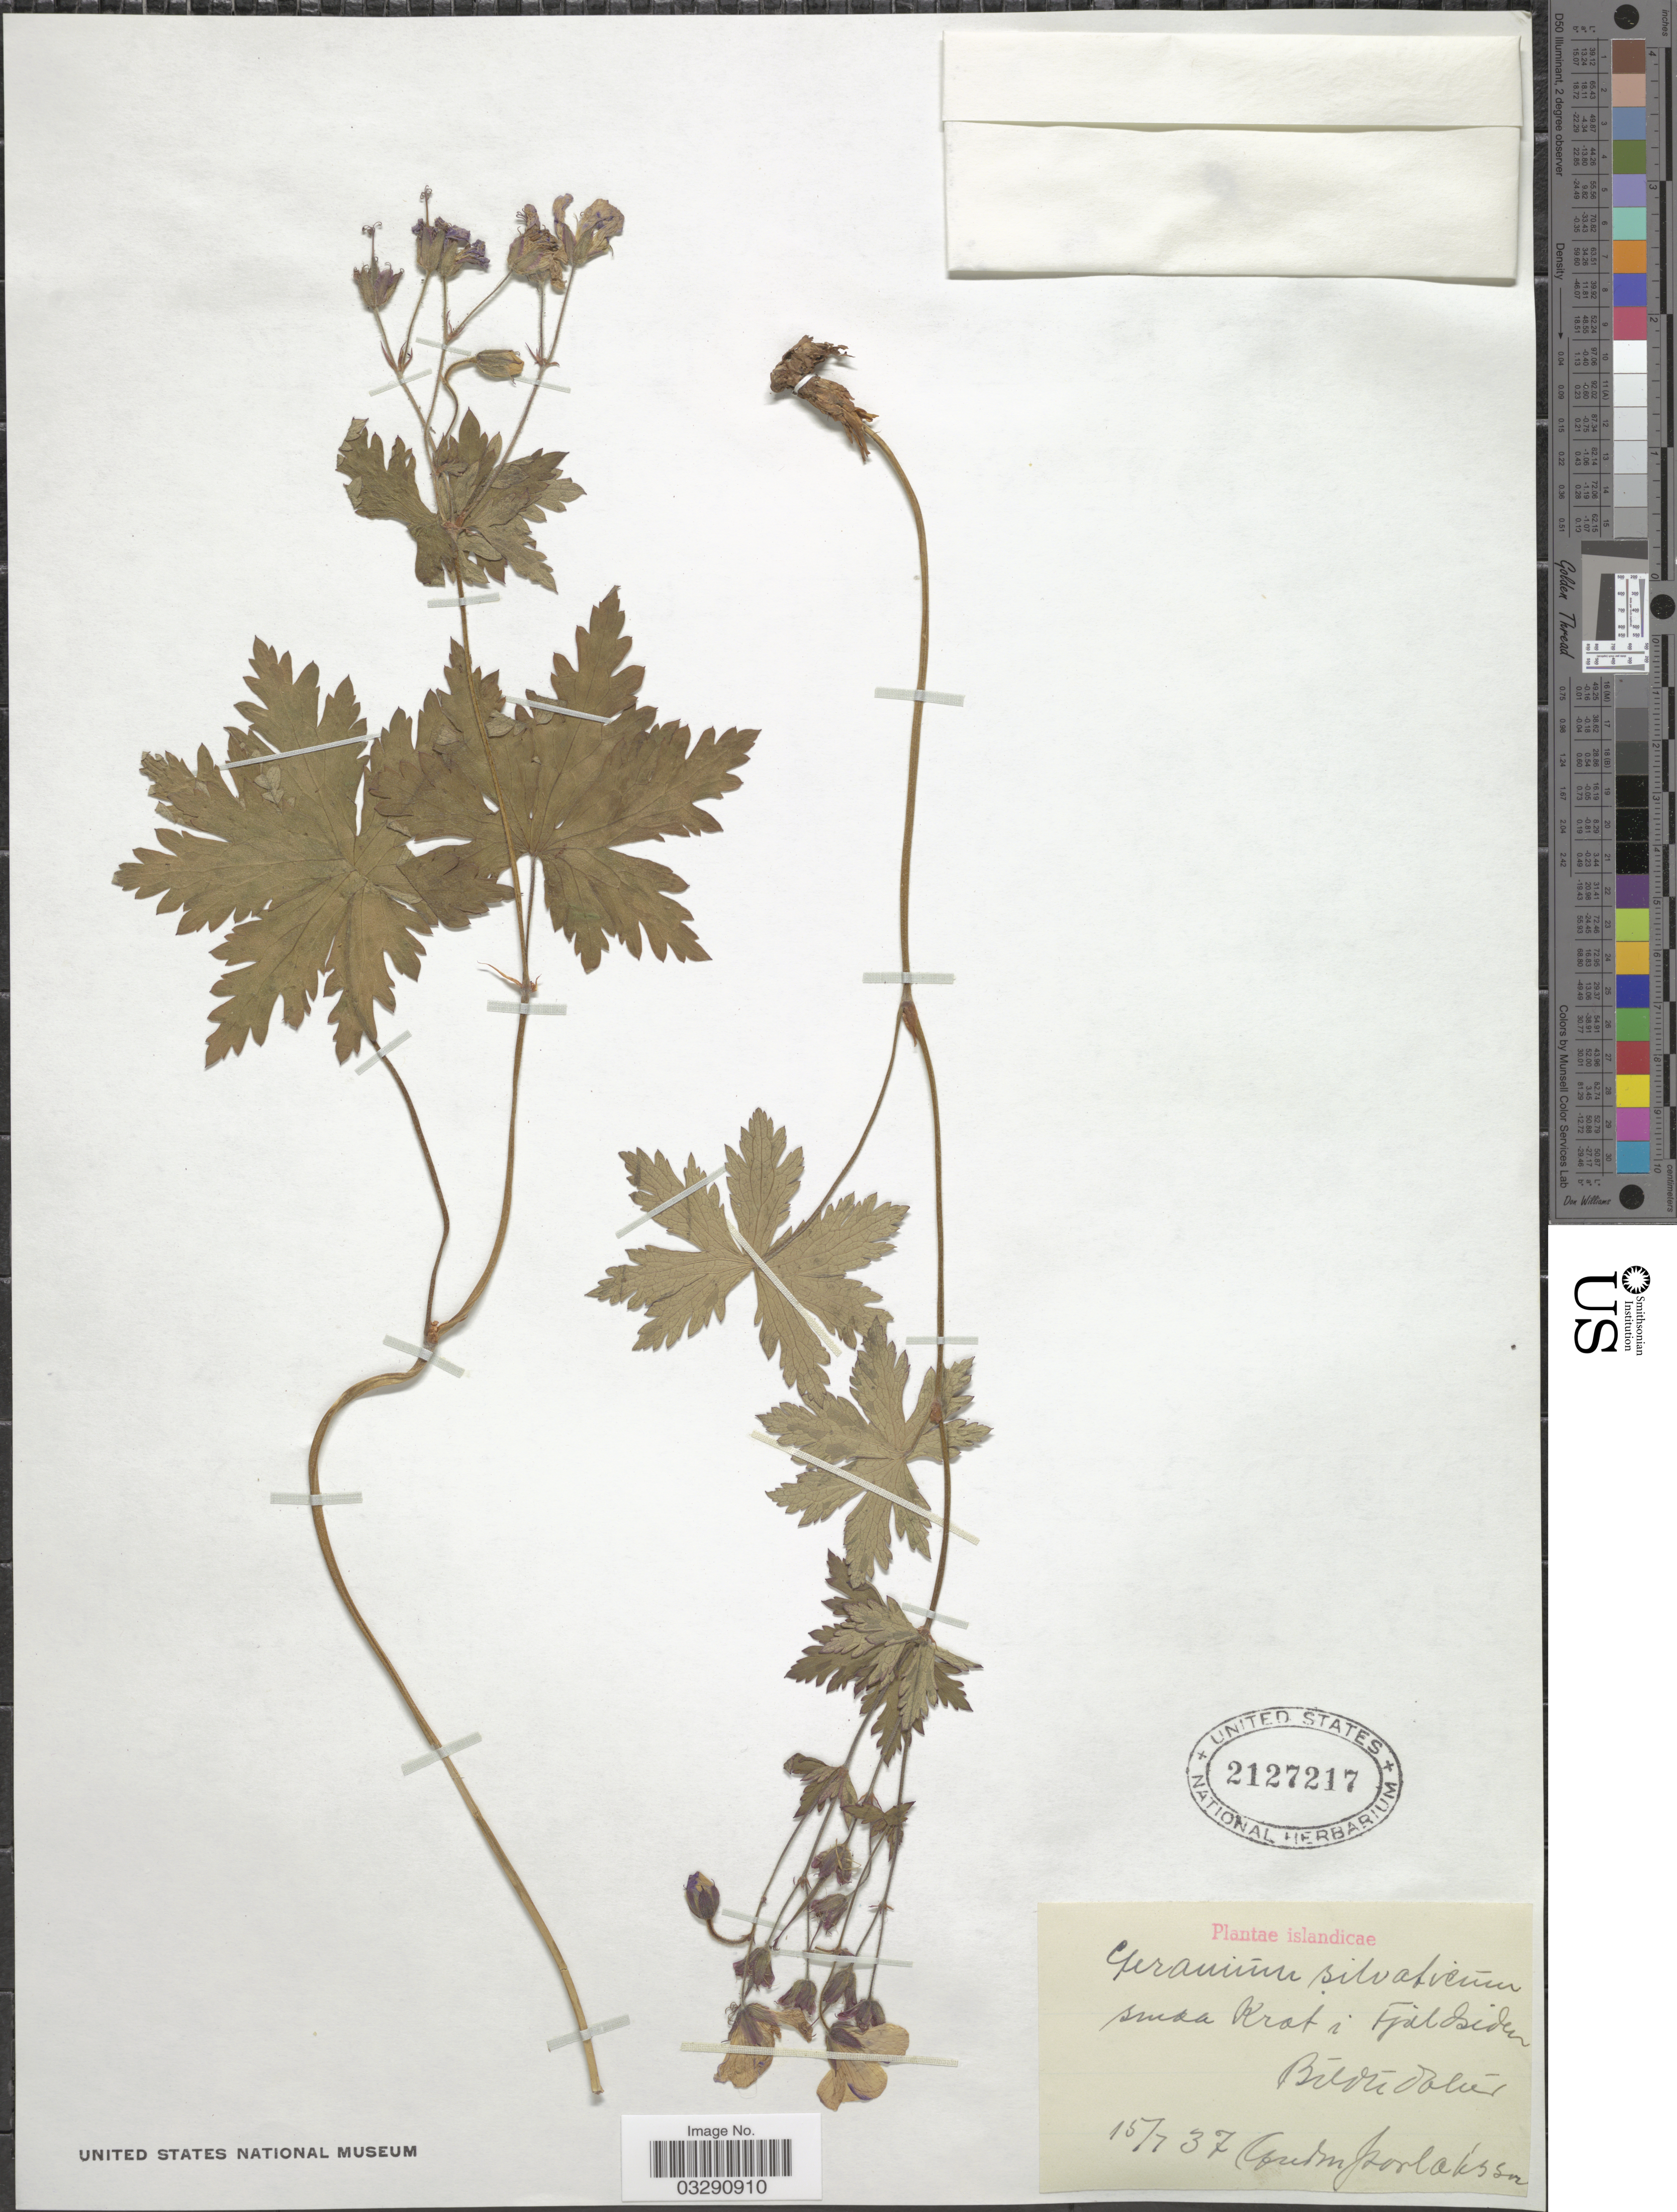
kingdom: Plantae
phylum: Tracheophyta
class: Magnoliopsida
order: Geraniales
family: Geraniaceae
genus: Geranium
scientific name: Geranium silvaticum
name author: L.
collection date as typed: Transcribed d/m/y: 15/7/37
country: Iceland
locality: Smaa krat i Fjaldsiden, Bíldídalúr.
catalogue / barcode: US 2127217